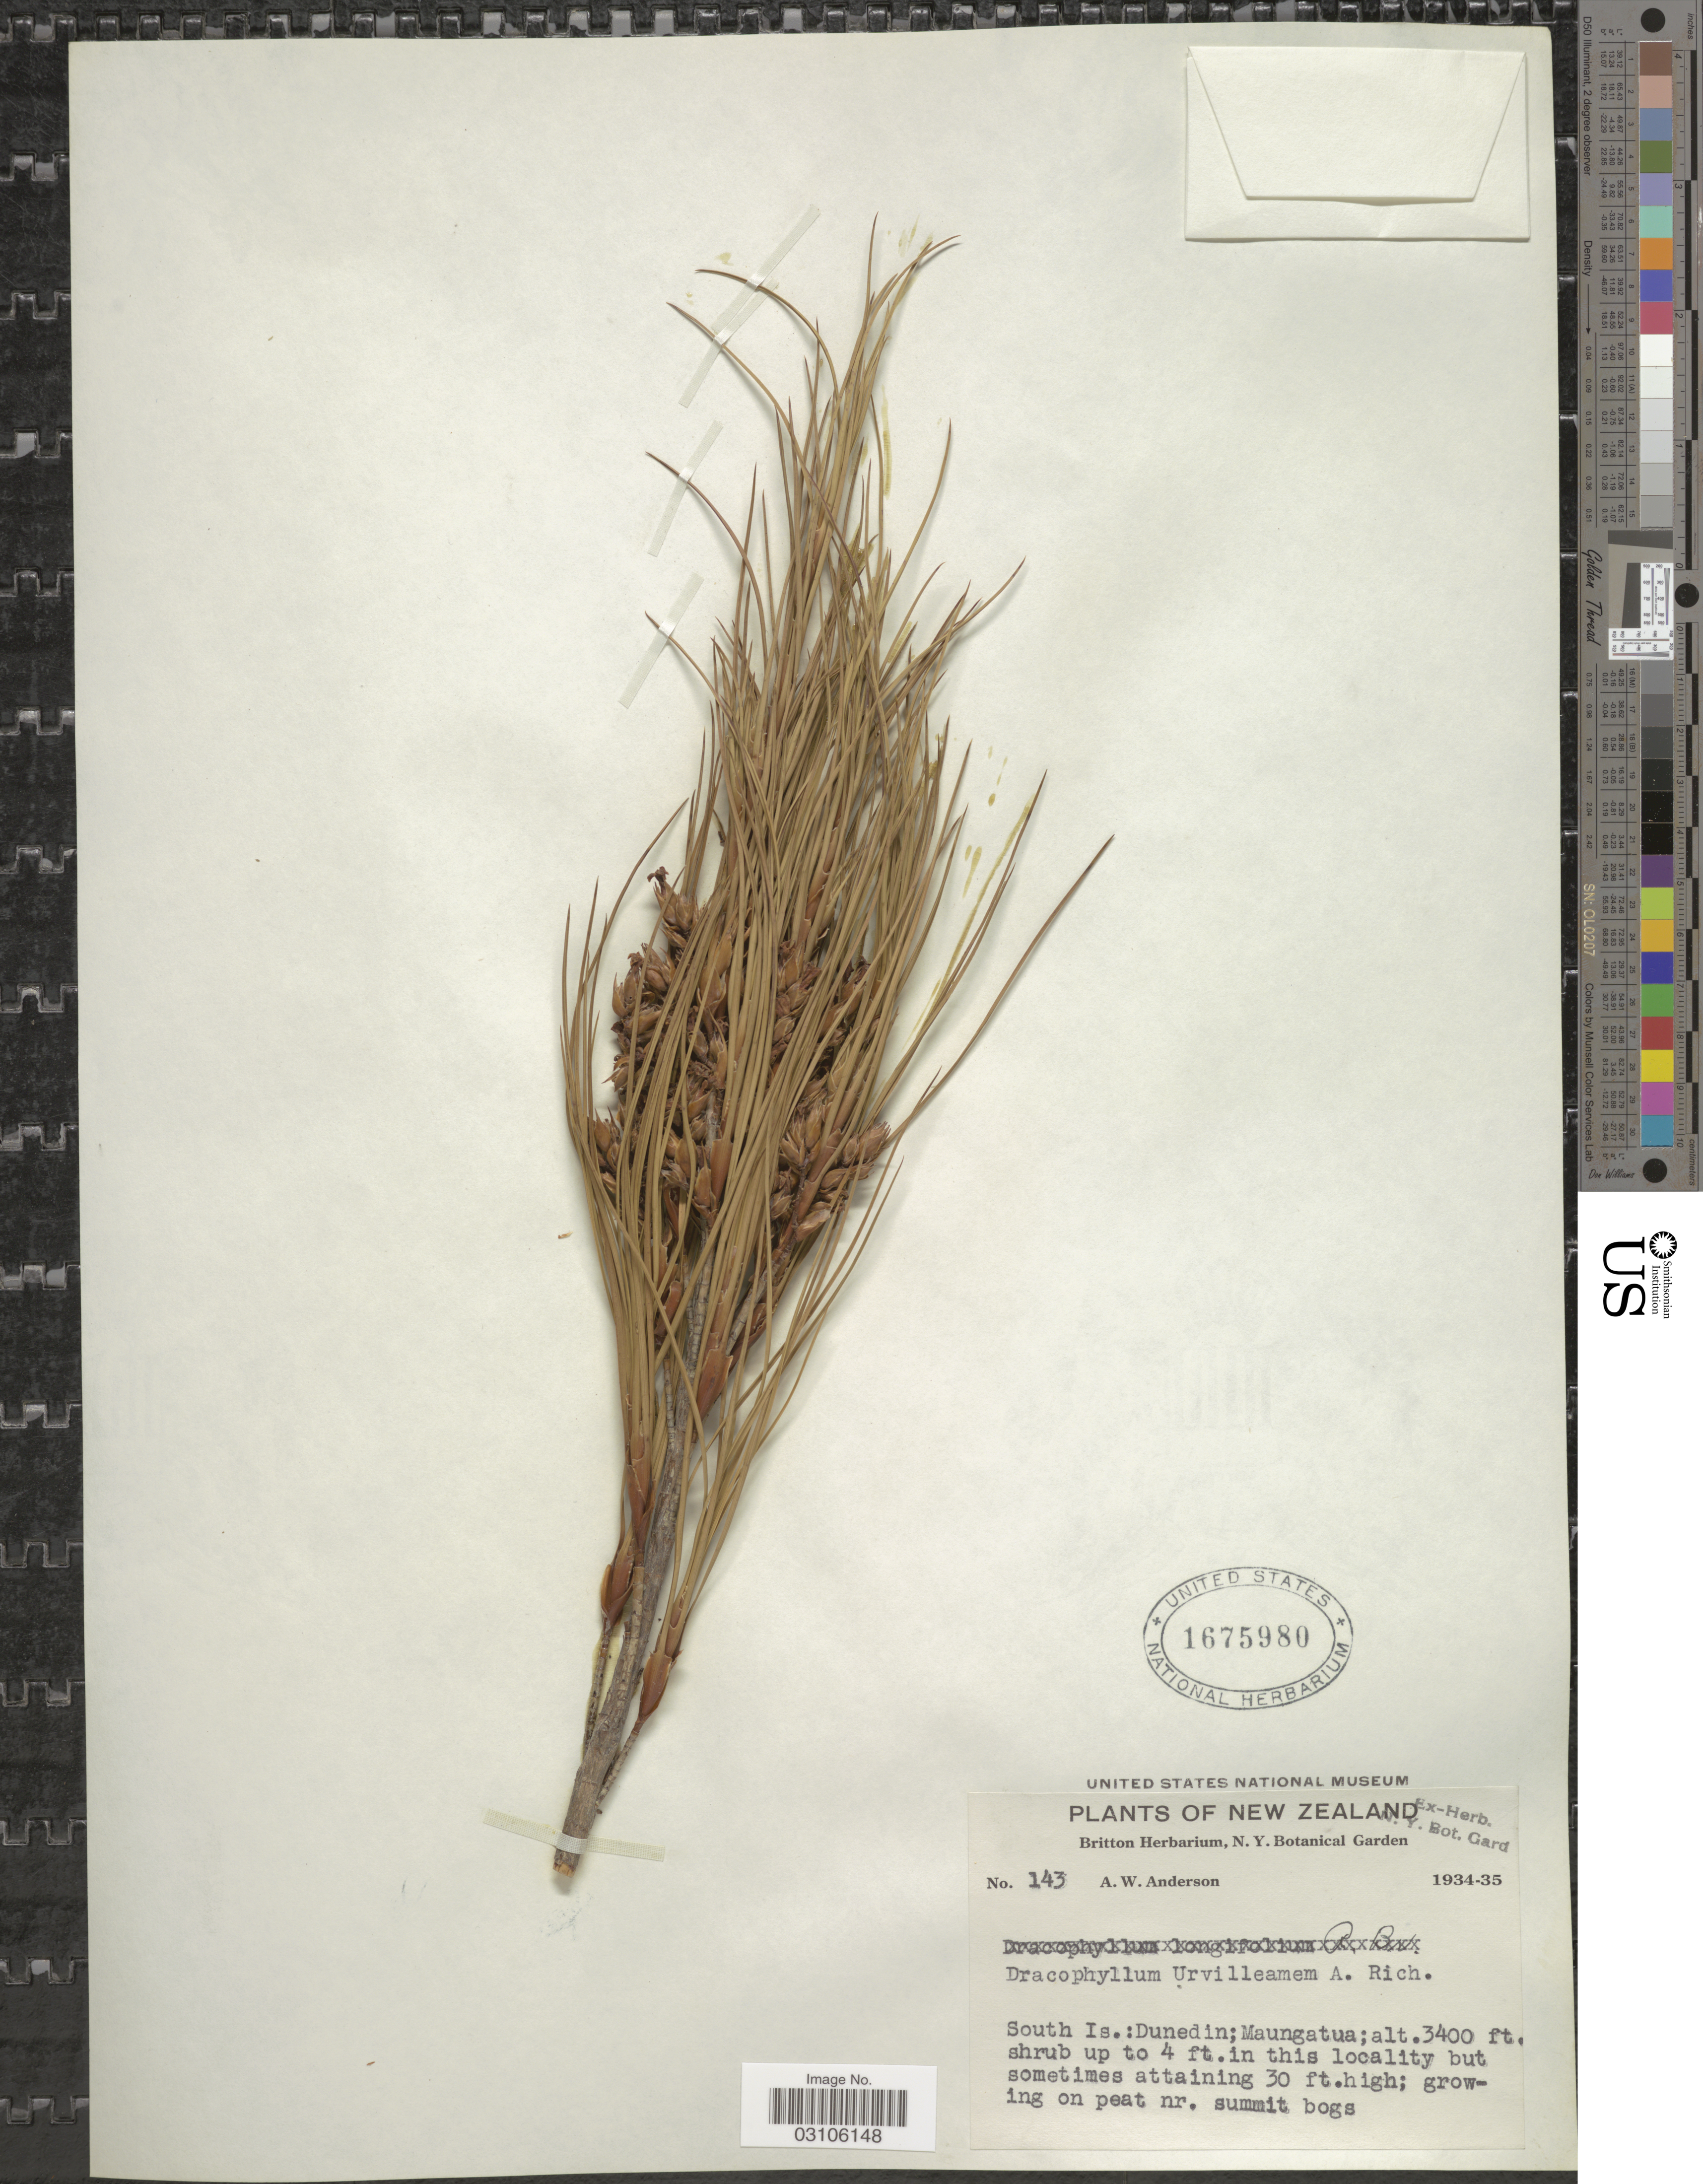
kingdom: Plantae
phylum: Tracheophyta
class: Magnoliopsida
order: Ericales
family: Ericaceae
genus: Dracophyllum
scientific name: Dracophyllum urvilleanum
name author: A. Rich.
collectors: A. W. Anderson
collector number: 143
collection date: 1934/1935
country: New Zealand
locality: South Is.: Dunedin; Maungatua.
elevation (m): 1036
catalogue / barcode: US 1675980